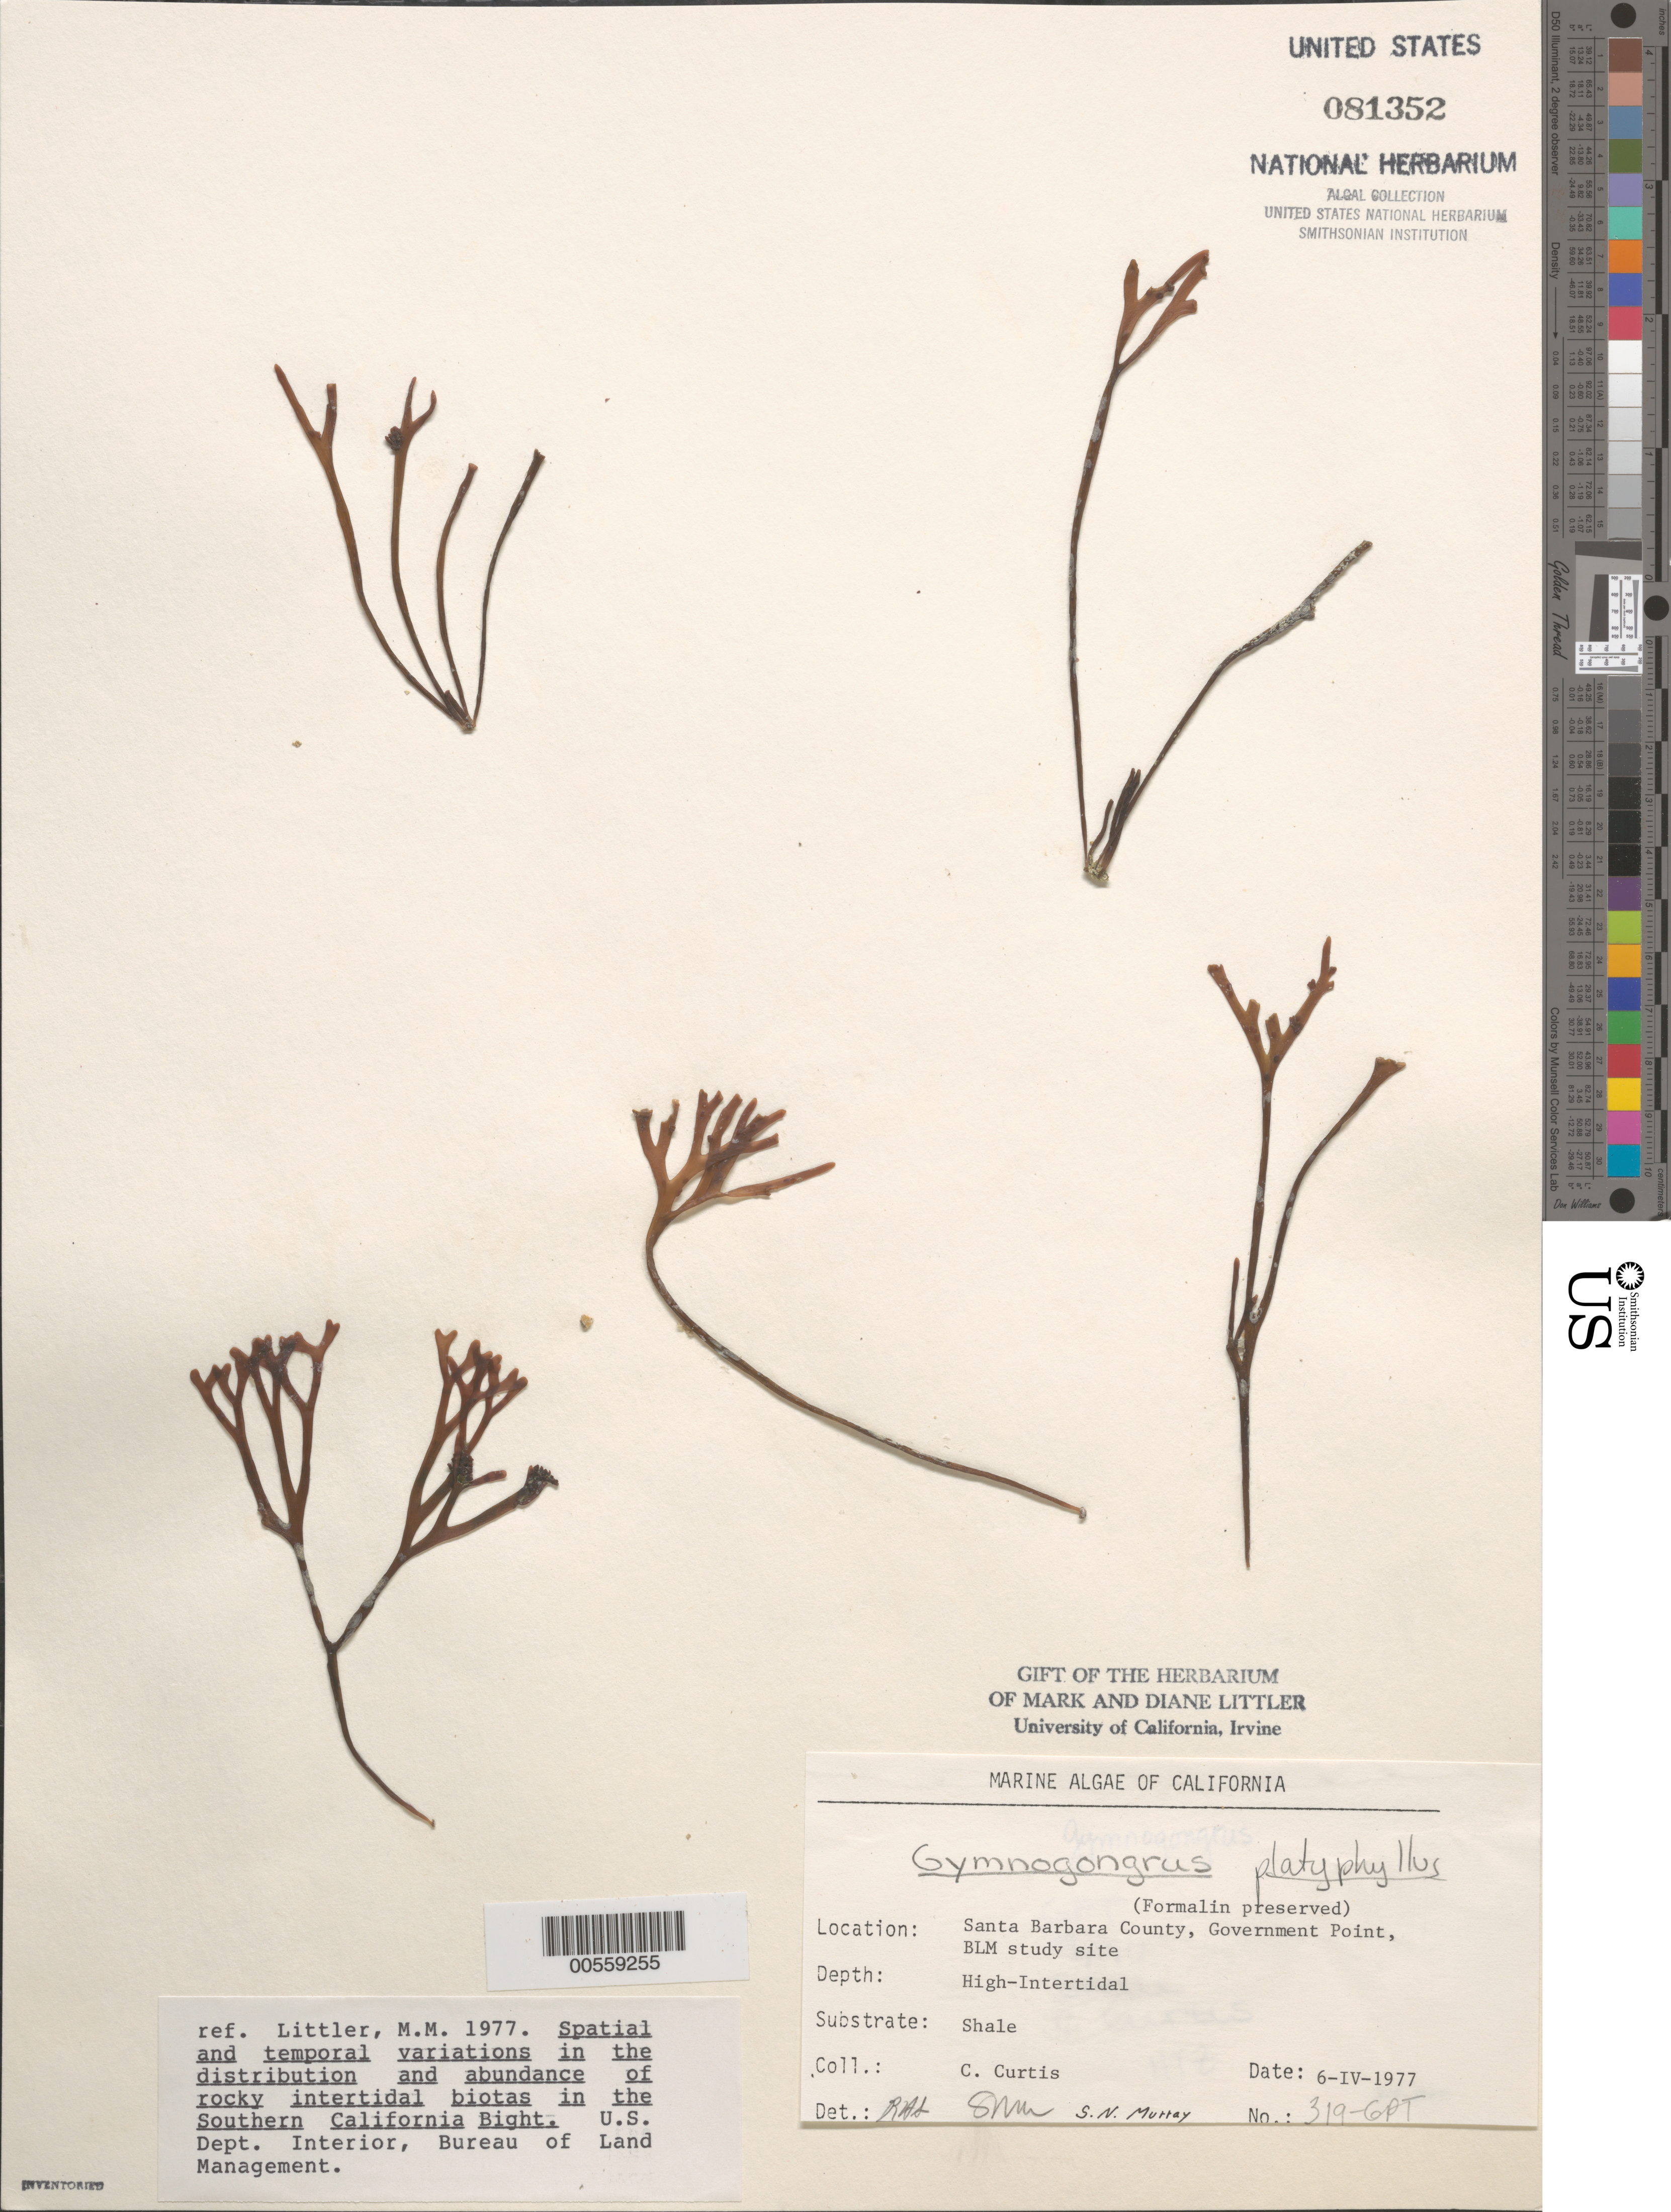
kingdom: Plantae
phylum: Rhodophyta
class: Florideophyceae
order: Gigartinales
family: Phyllophoraceae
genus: Gymnogongrus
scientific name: Gymnogongrus platyphyllus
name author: N.L. Gardner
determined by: Sims, Robert H.; Murray, S. N.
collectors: C. Curtis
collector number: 319-gpt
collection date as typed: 06 Apr 1977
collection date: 1977-04-06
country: United States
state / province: California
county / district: Santa Barbara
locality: Government Point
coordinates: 34 26'31"N, 120 24'06"W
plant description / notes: BLM-SOCALBIGHT Rocky Intertidal Survey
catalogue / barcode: US 81352